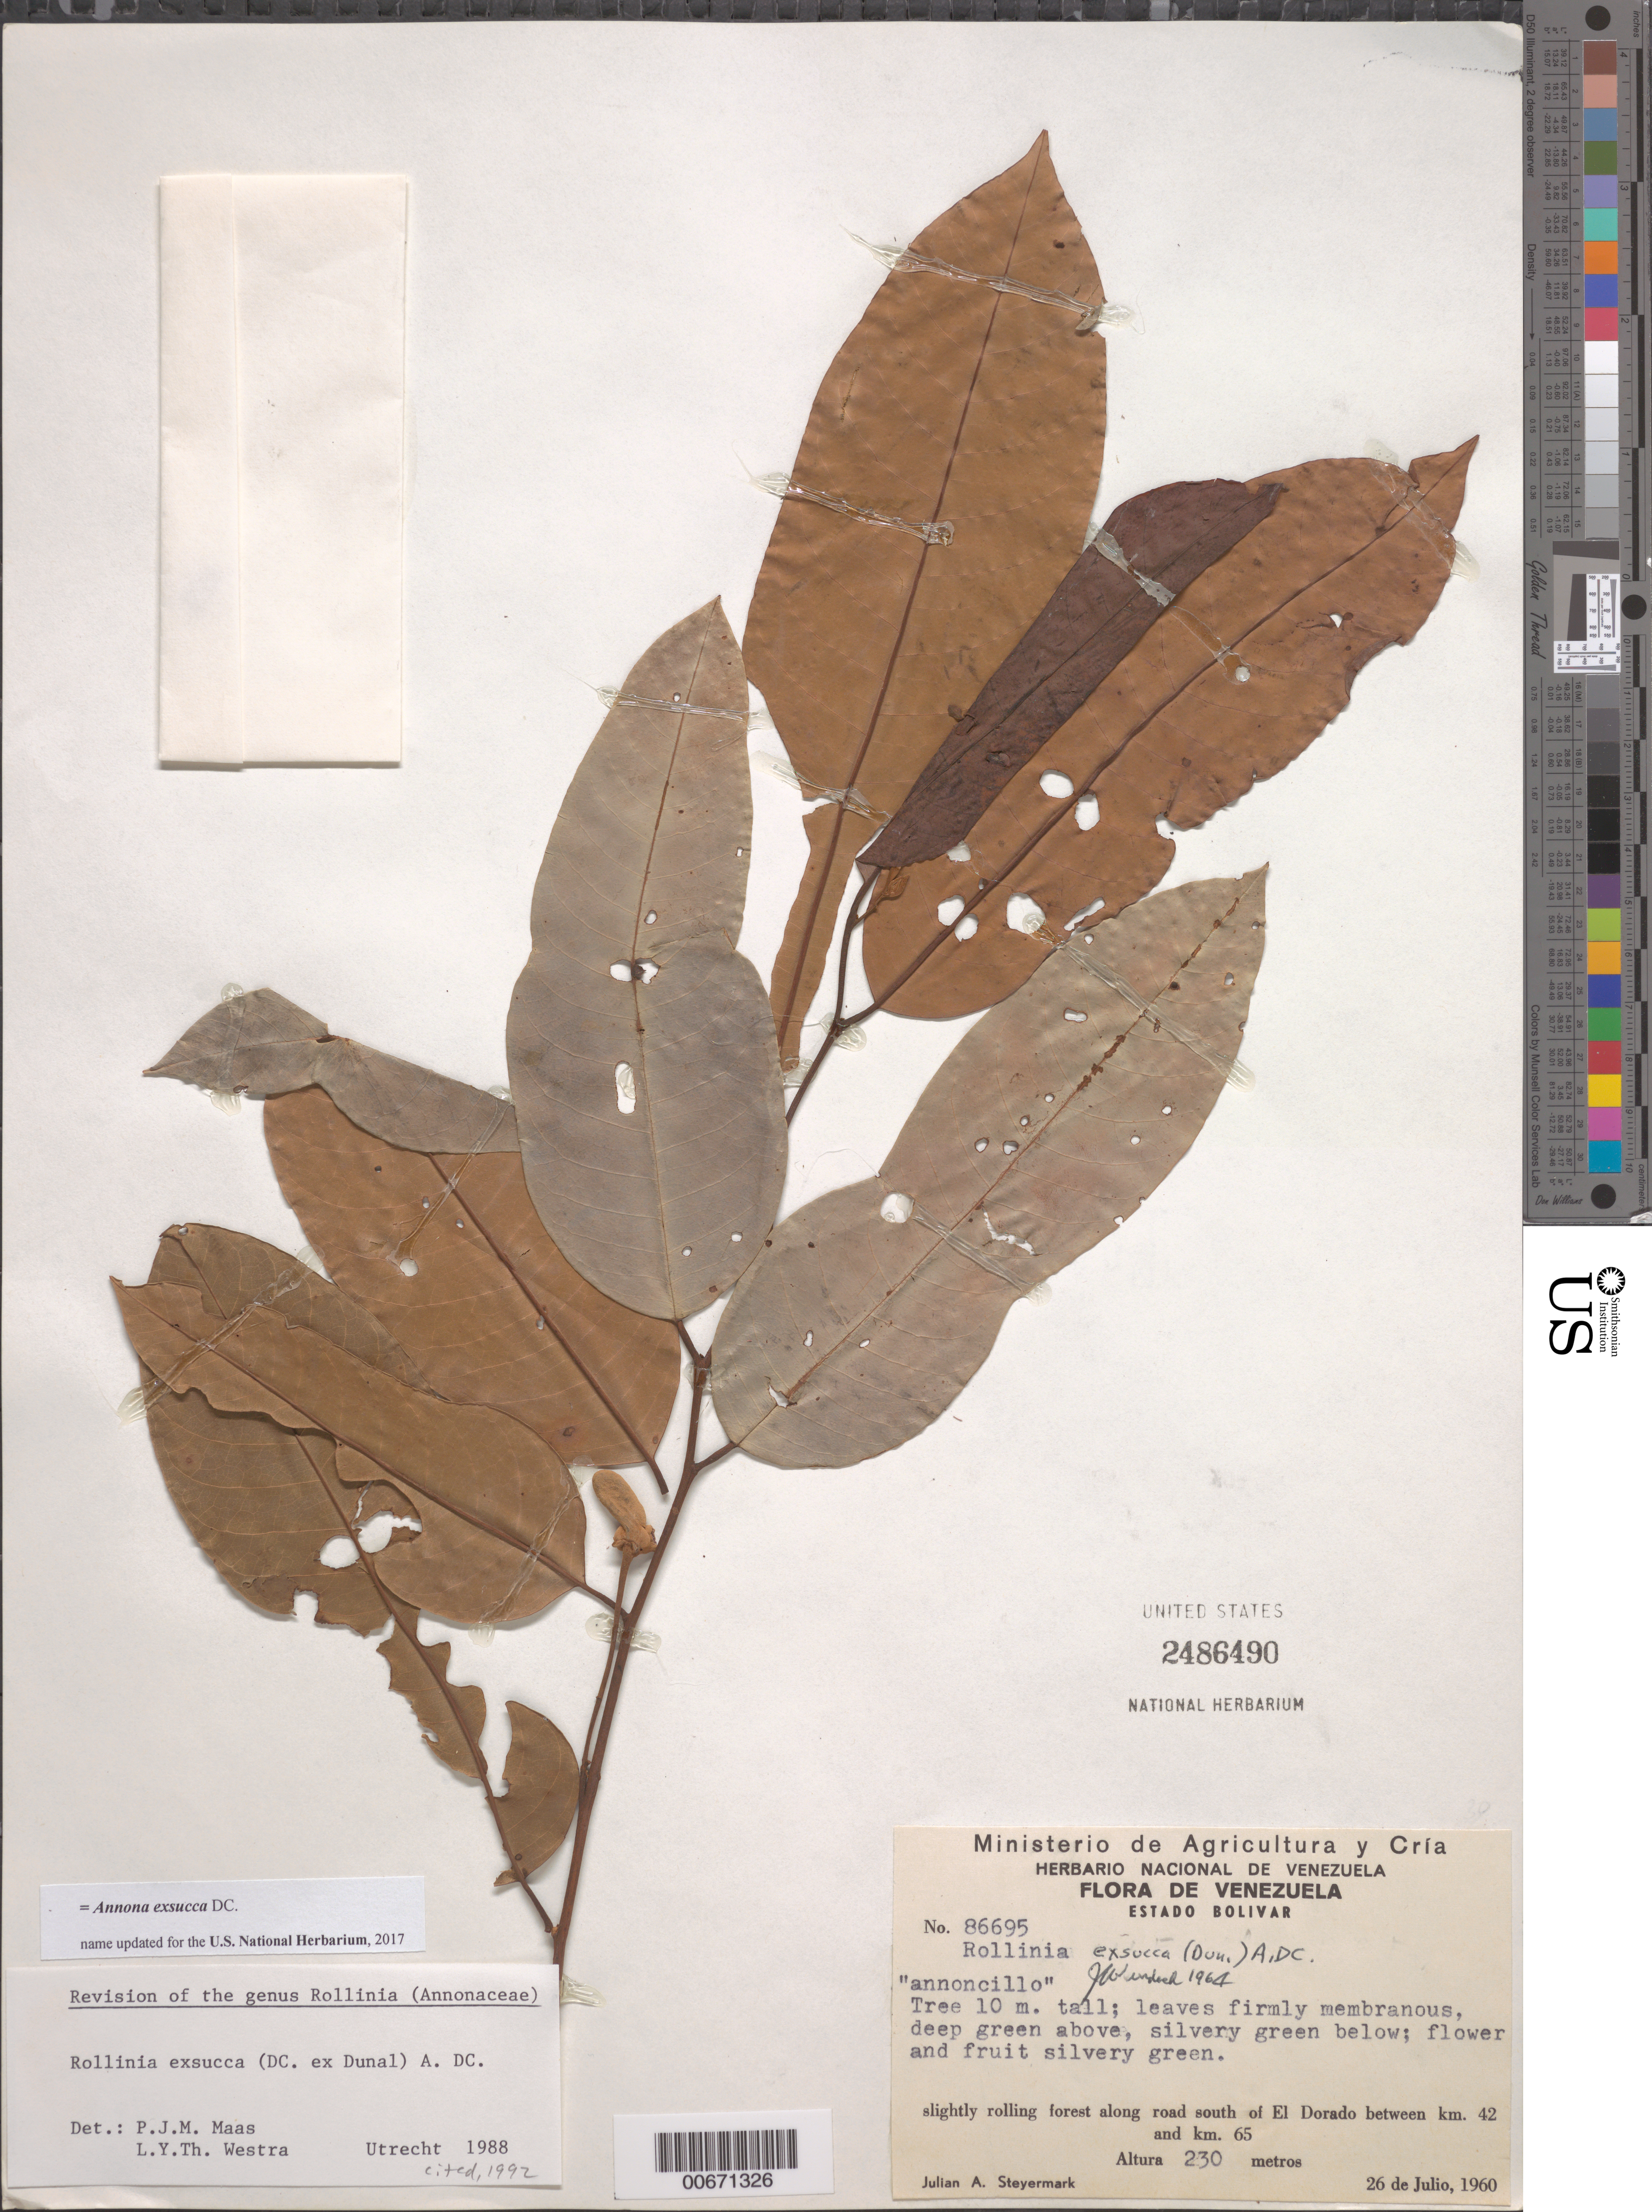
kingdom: Plantae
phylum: Tracheophyta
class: Magnoliopsida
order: Magnoliales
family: Annonaceae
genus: Annona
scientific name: Annona exsucca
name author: DC. ex Dunal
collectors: J. Steyermark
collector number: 86695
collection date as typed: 26-Jul-60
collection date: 1960-07-26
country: Venezuela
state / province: Bolívar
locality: El Dorado, S of, km 42 to km 65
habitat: Slightly rolling forest along road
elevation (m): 230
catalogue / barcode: US 2486490